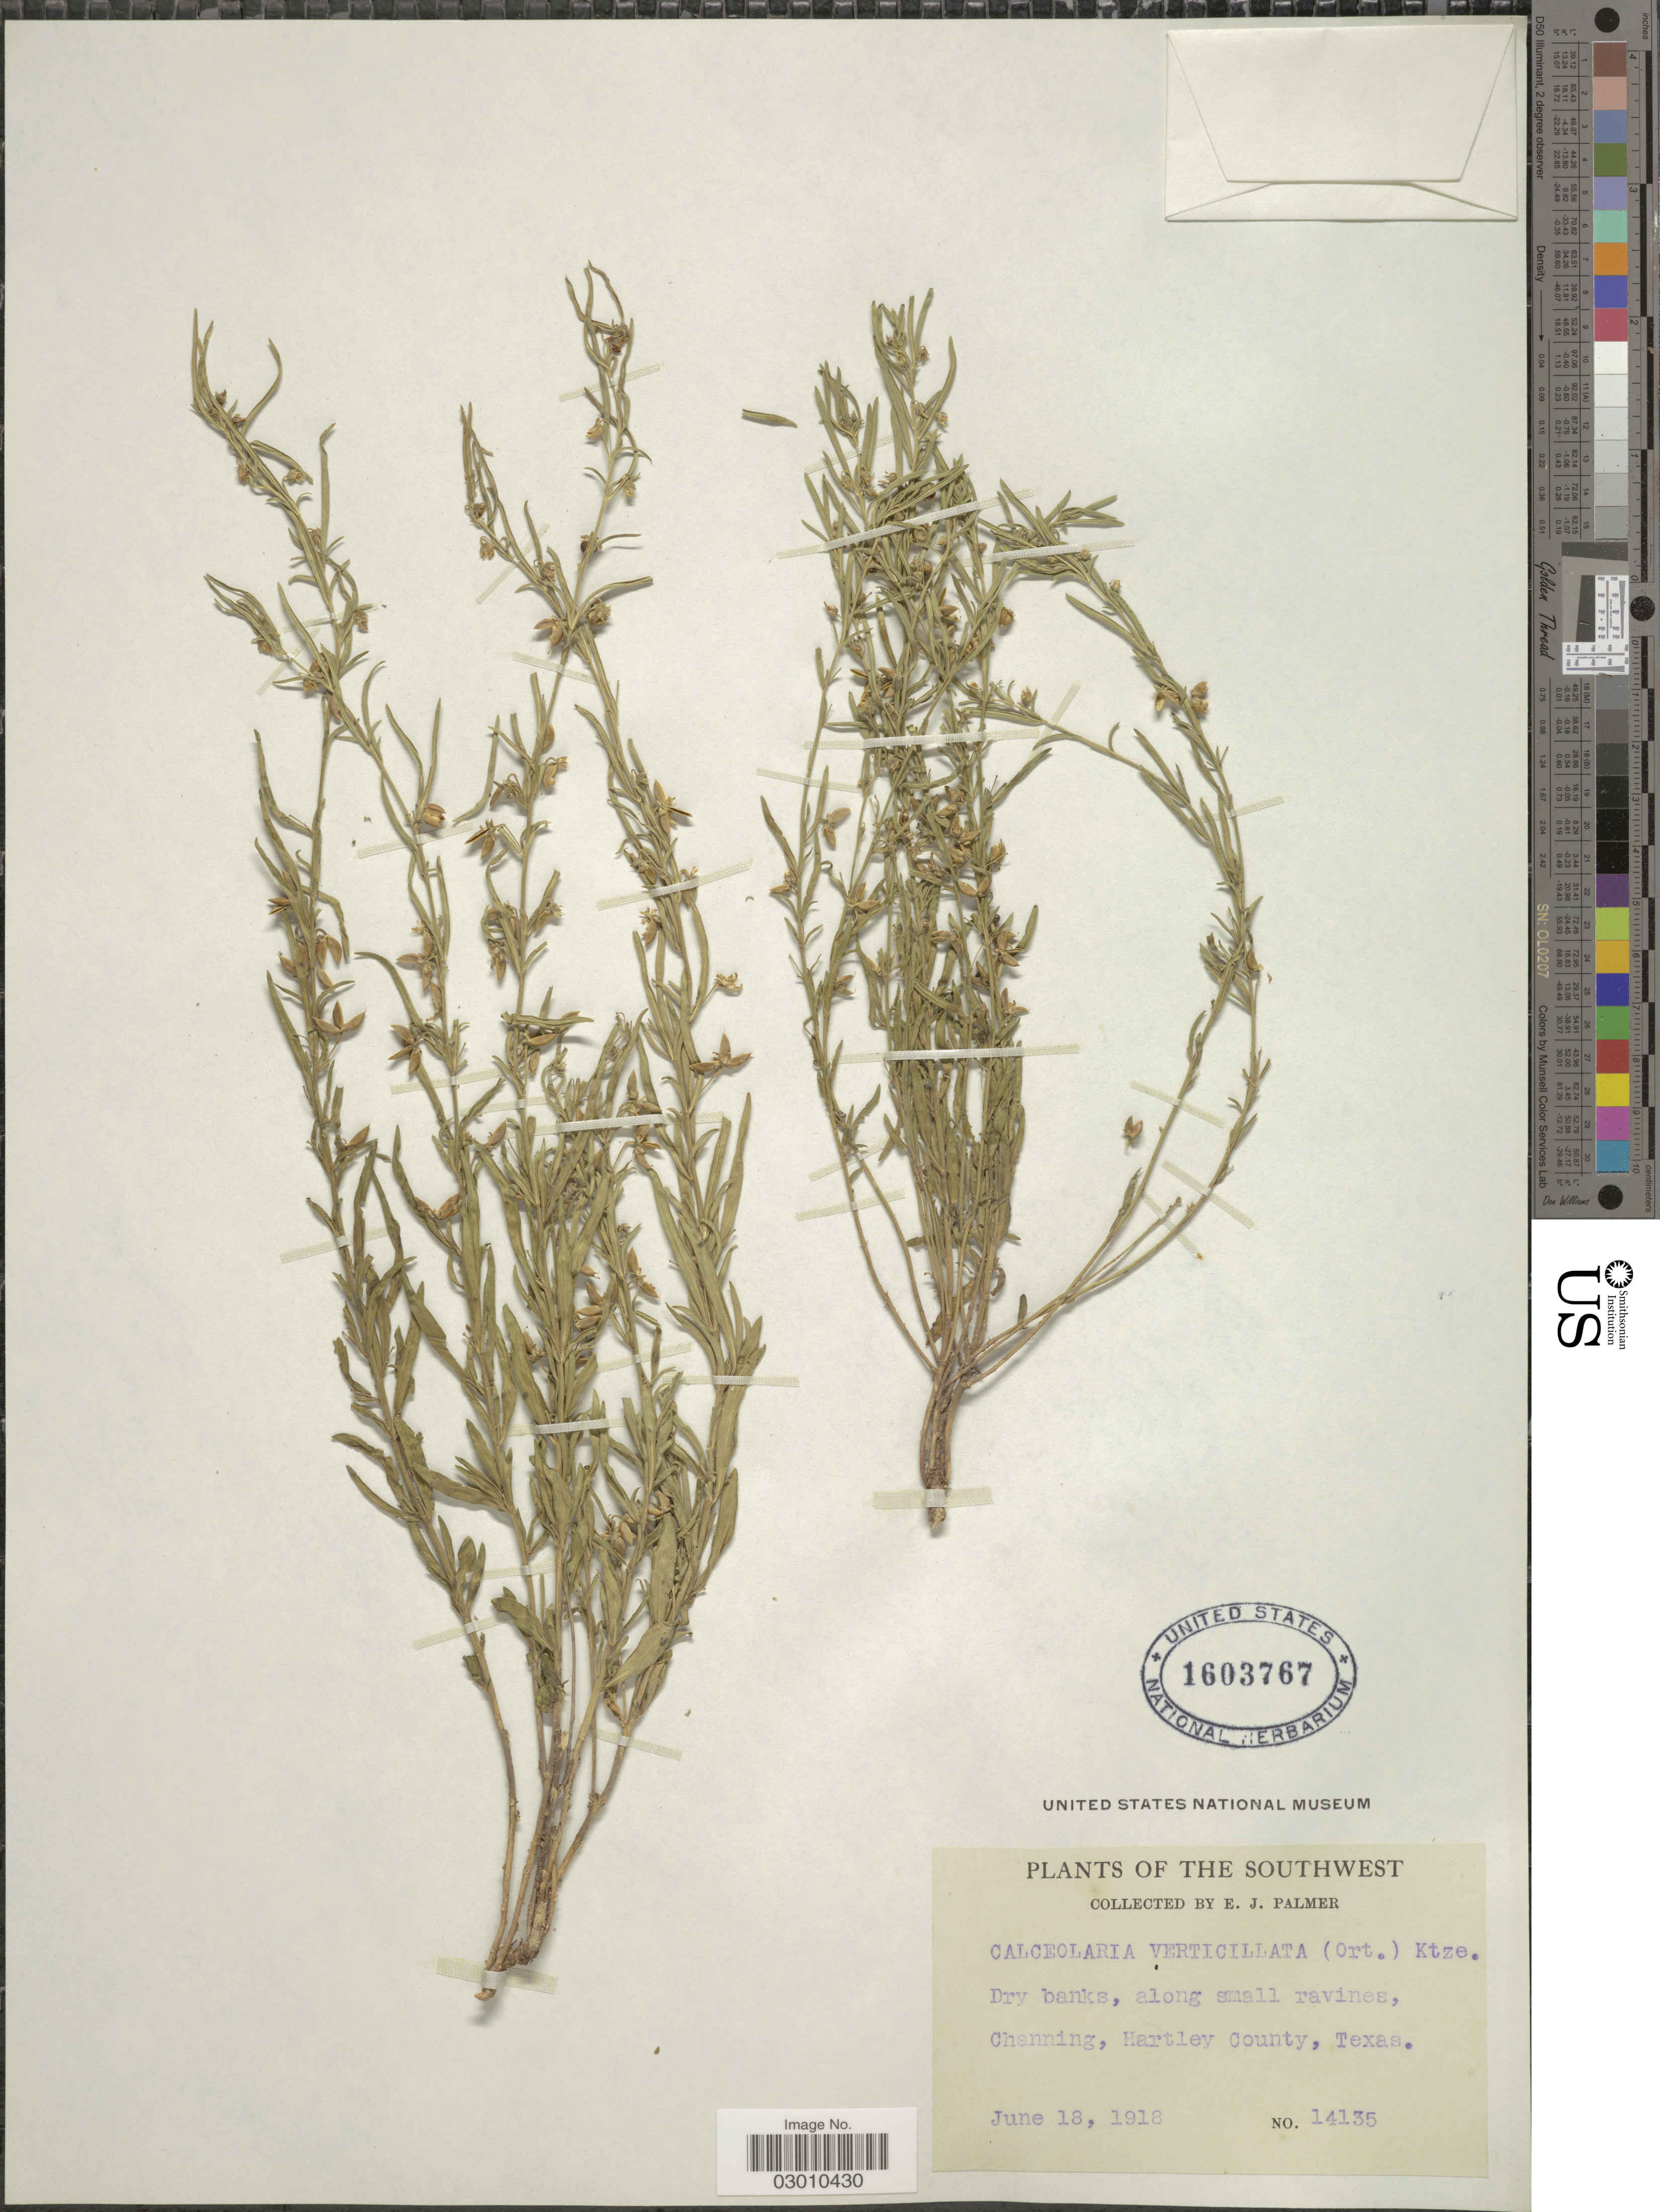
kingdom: Plantae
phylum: Tracheophyta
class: Magnoliopsida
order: Malpighiales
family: Violaceae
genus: Pombalia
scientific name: Pombalia verticillata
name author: (Ortega) Paula-Souza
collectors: E. J. Palmer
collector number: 14135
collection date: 1918-06-18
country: United States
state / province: Texas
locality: The Southwest. Channing, Hartley County.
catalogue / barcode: US 1603767